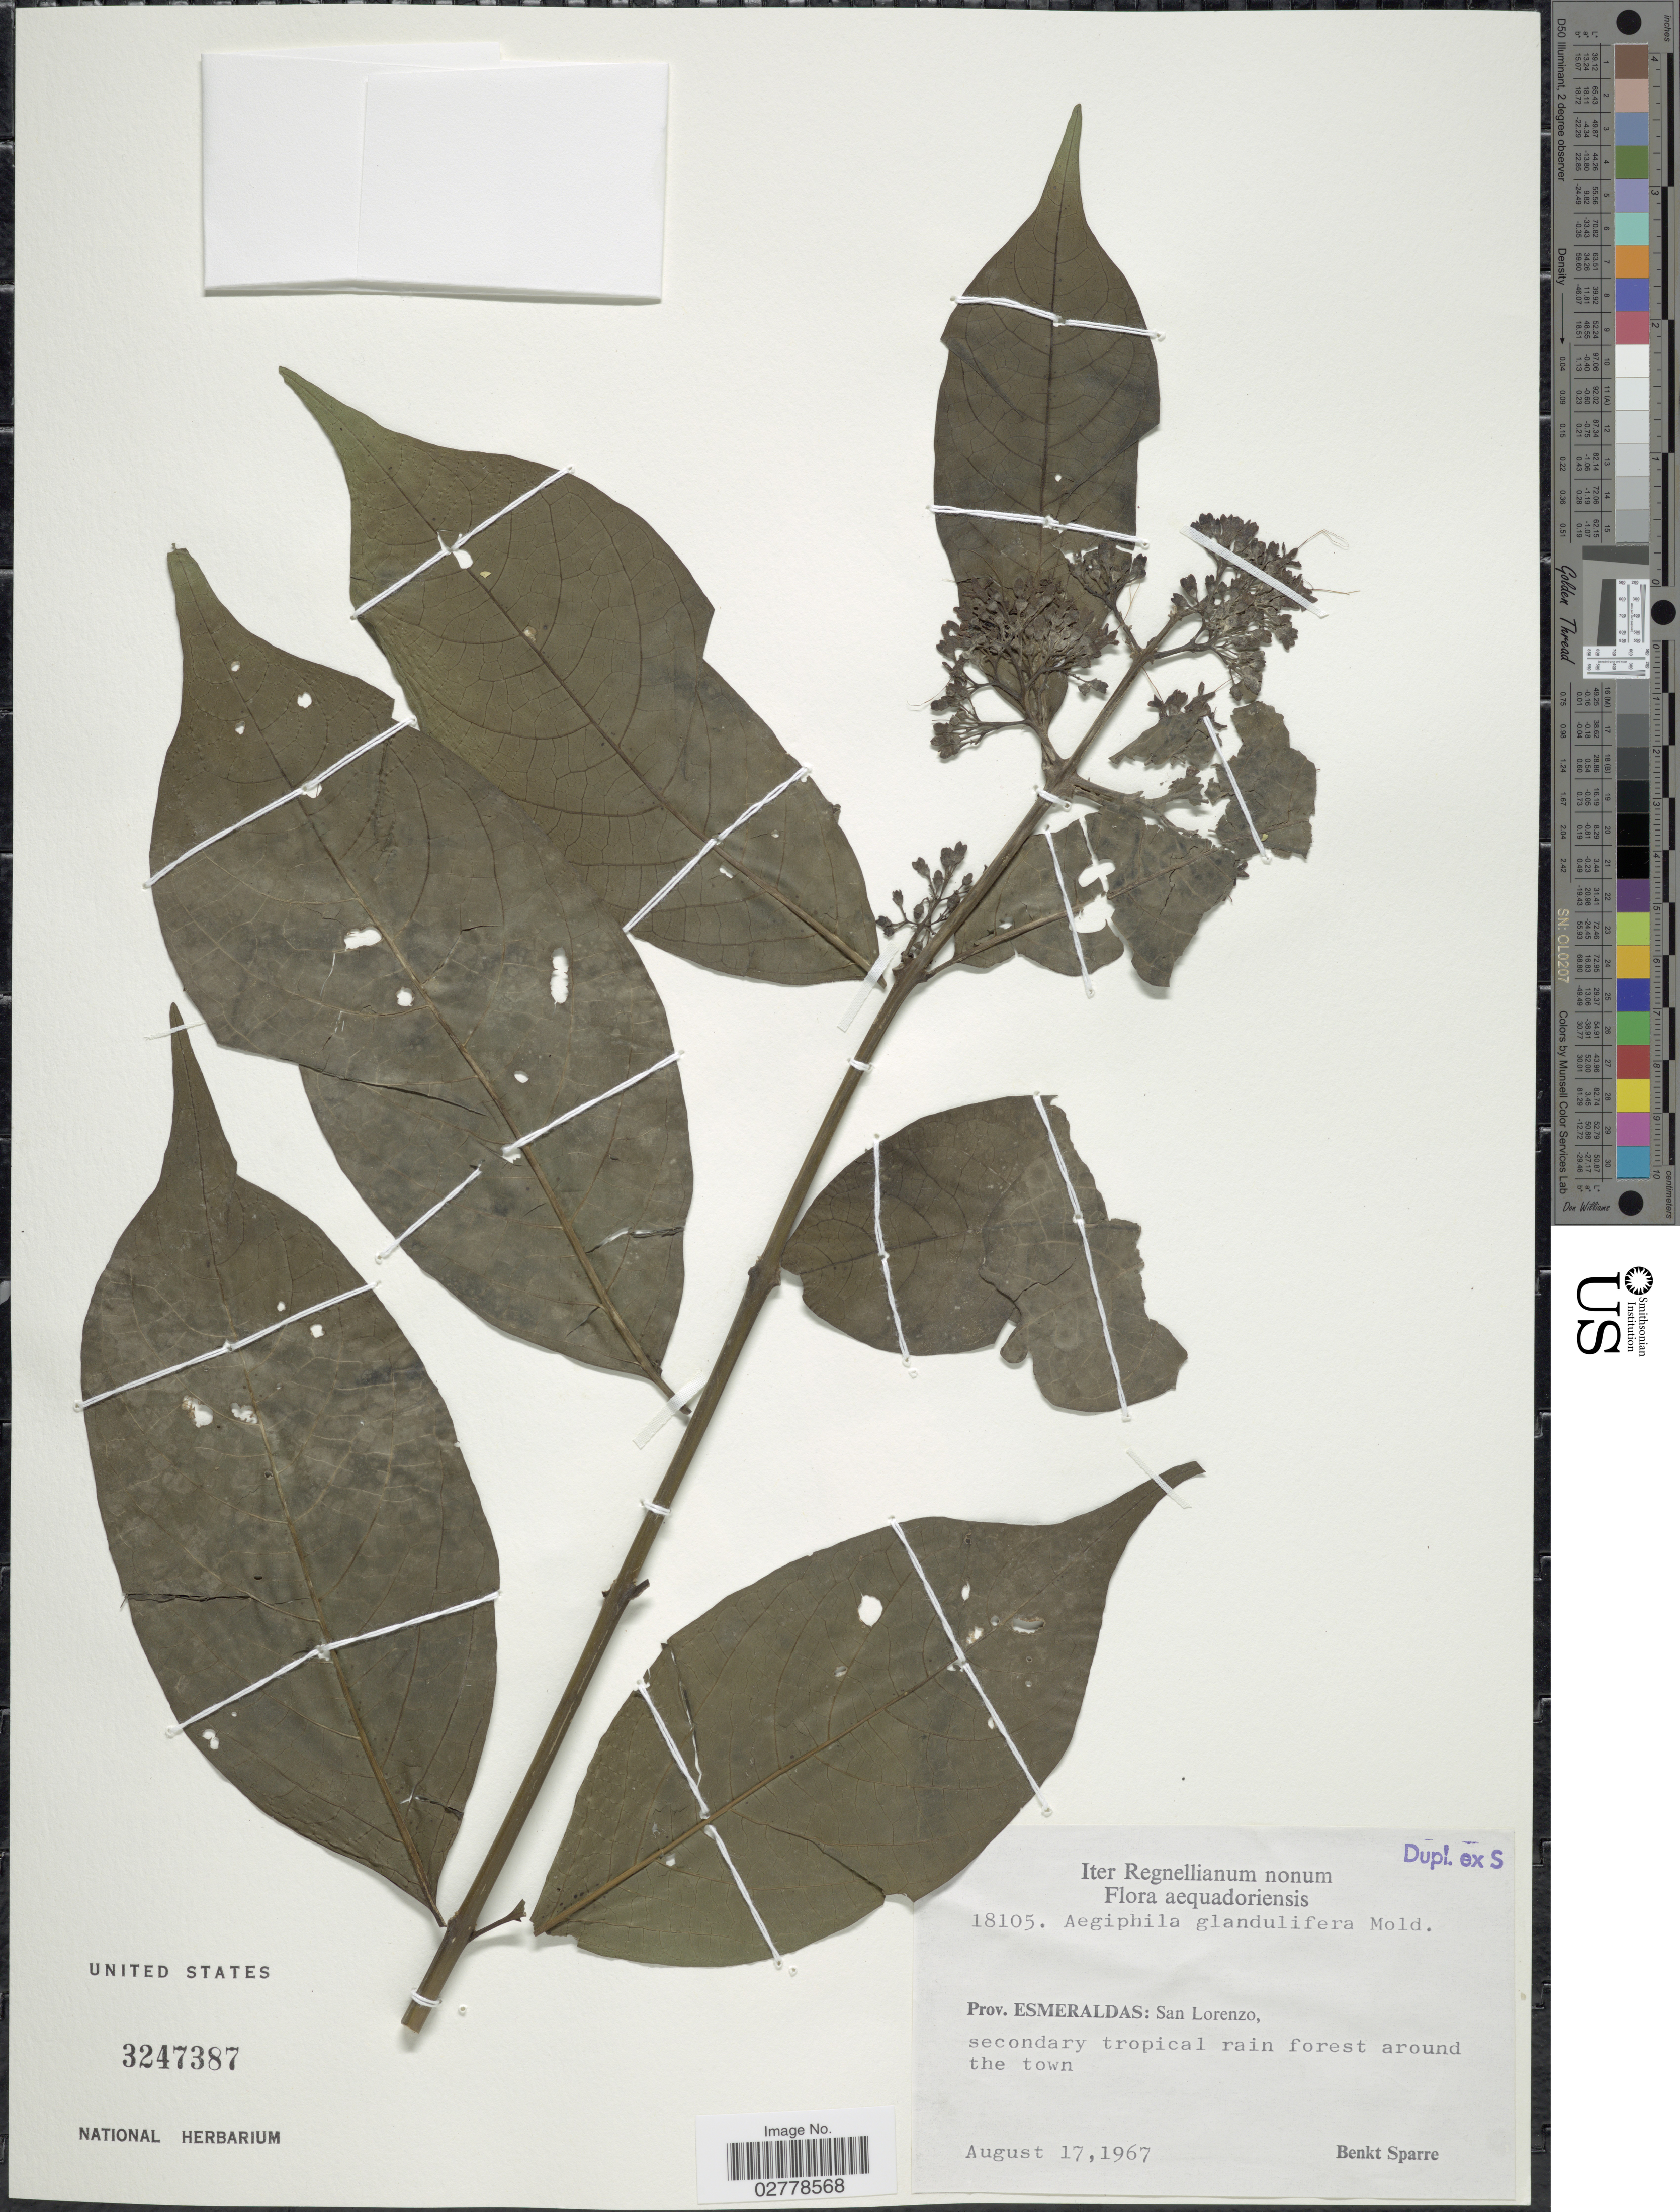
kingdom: Plantae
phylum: Tracheophyta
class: Magnoliopsida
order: Lamiales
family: Lamiaceae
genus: Aegiphila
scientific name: Aegiphila glandulifera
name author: Moldenke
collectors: B. Sparre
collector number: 18105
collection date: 1967-08-17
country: Ecuador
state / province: Esmeraldas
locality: San Lorenzo, secondary tropical rain forest around the town.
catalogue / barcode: US 3247387